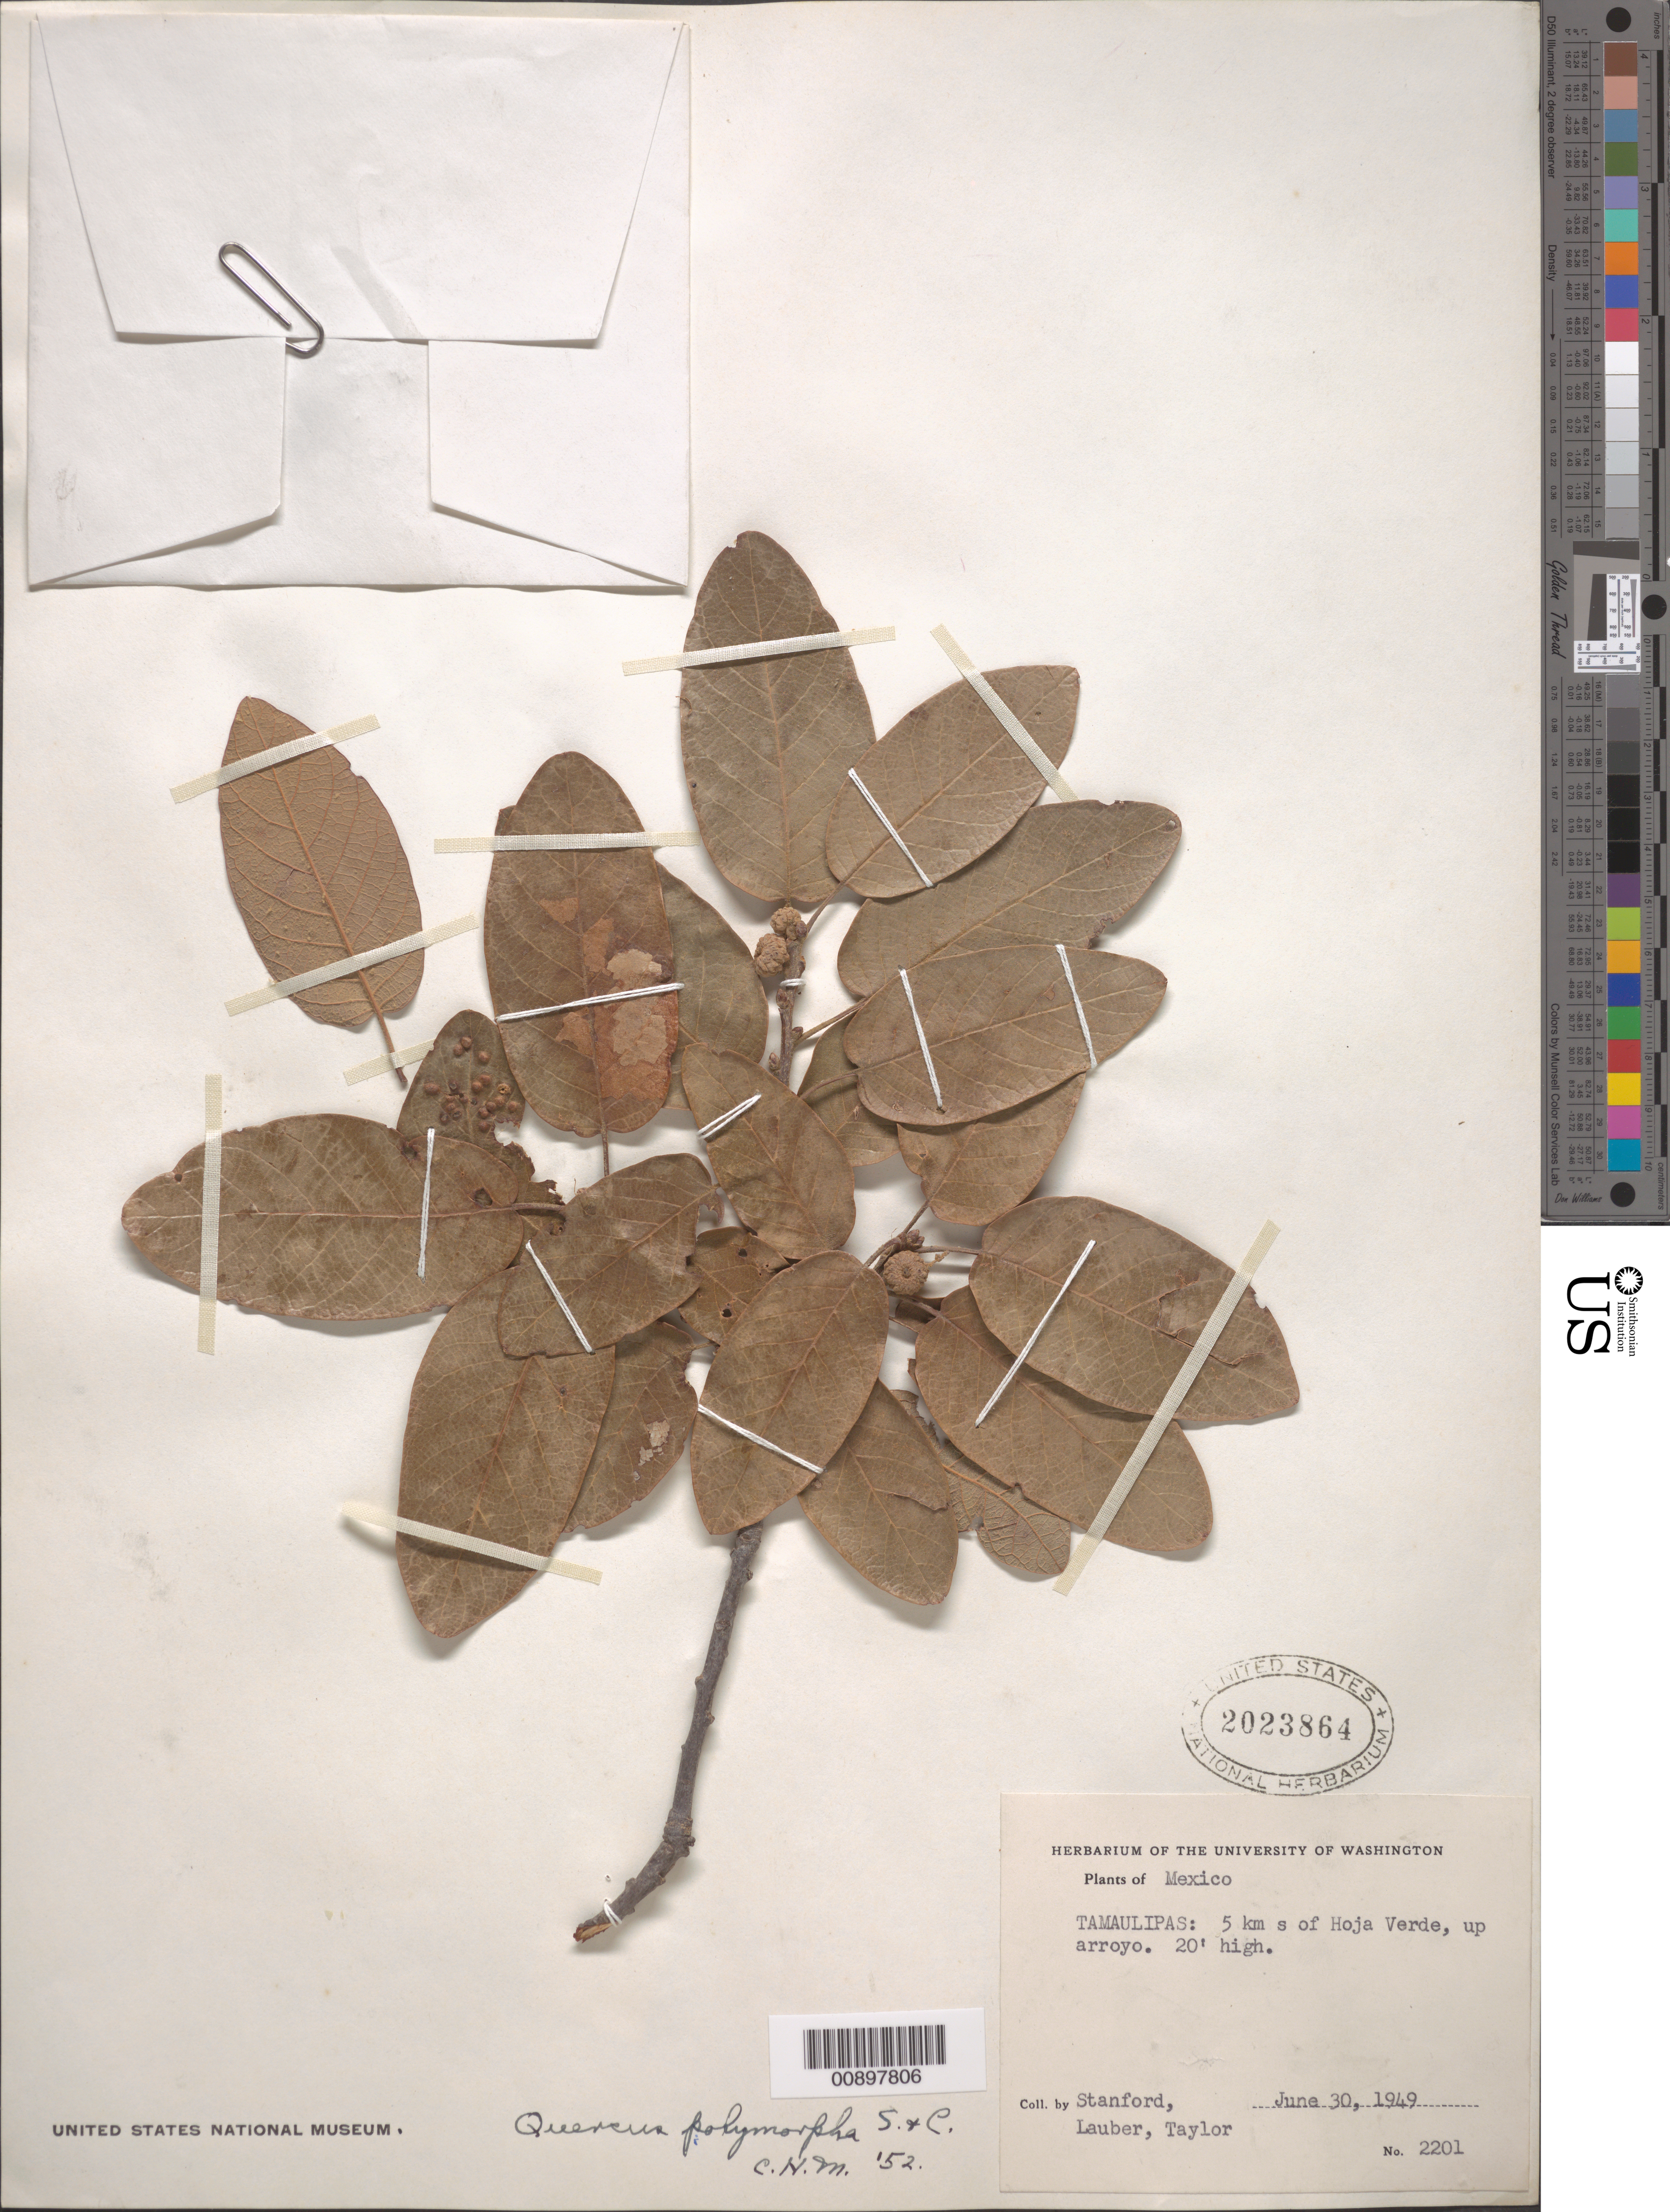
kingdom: Plantae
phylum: Tracheophyta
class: Magnoliopsida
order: Fagales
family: Fagaceae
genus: Quercus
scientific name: Quercus polymorpha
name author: Schltdl. & Cham.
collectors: -. Stanford, Lauber, -- & -- Taylor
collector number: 2201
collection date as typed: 30 Jun 1949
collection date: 1949-06-30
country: Mexico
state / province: Tamaulipas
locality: Tamaulipas, 5 km S of Hoja Verde, up arroyo.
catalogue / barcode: US 2023864